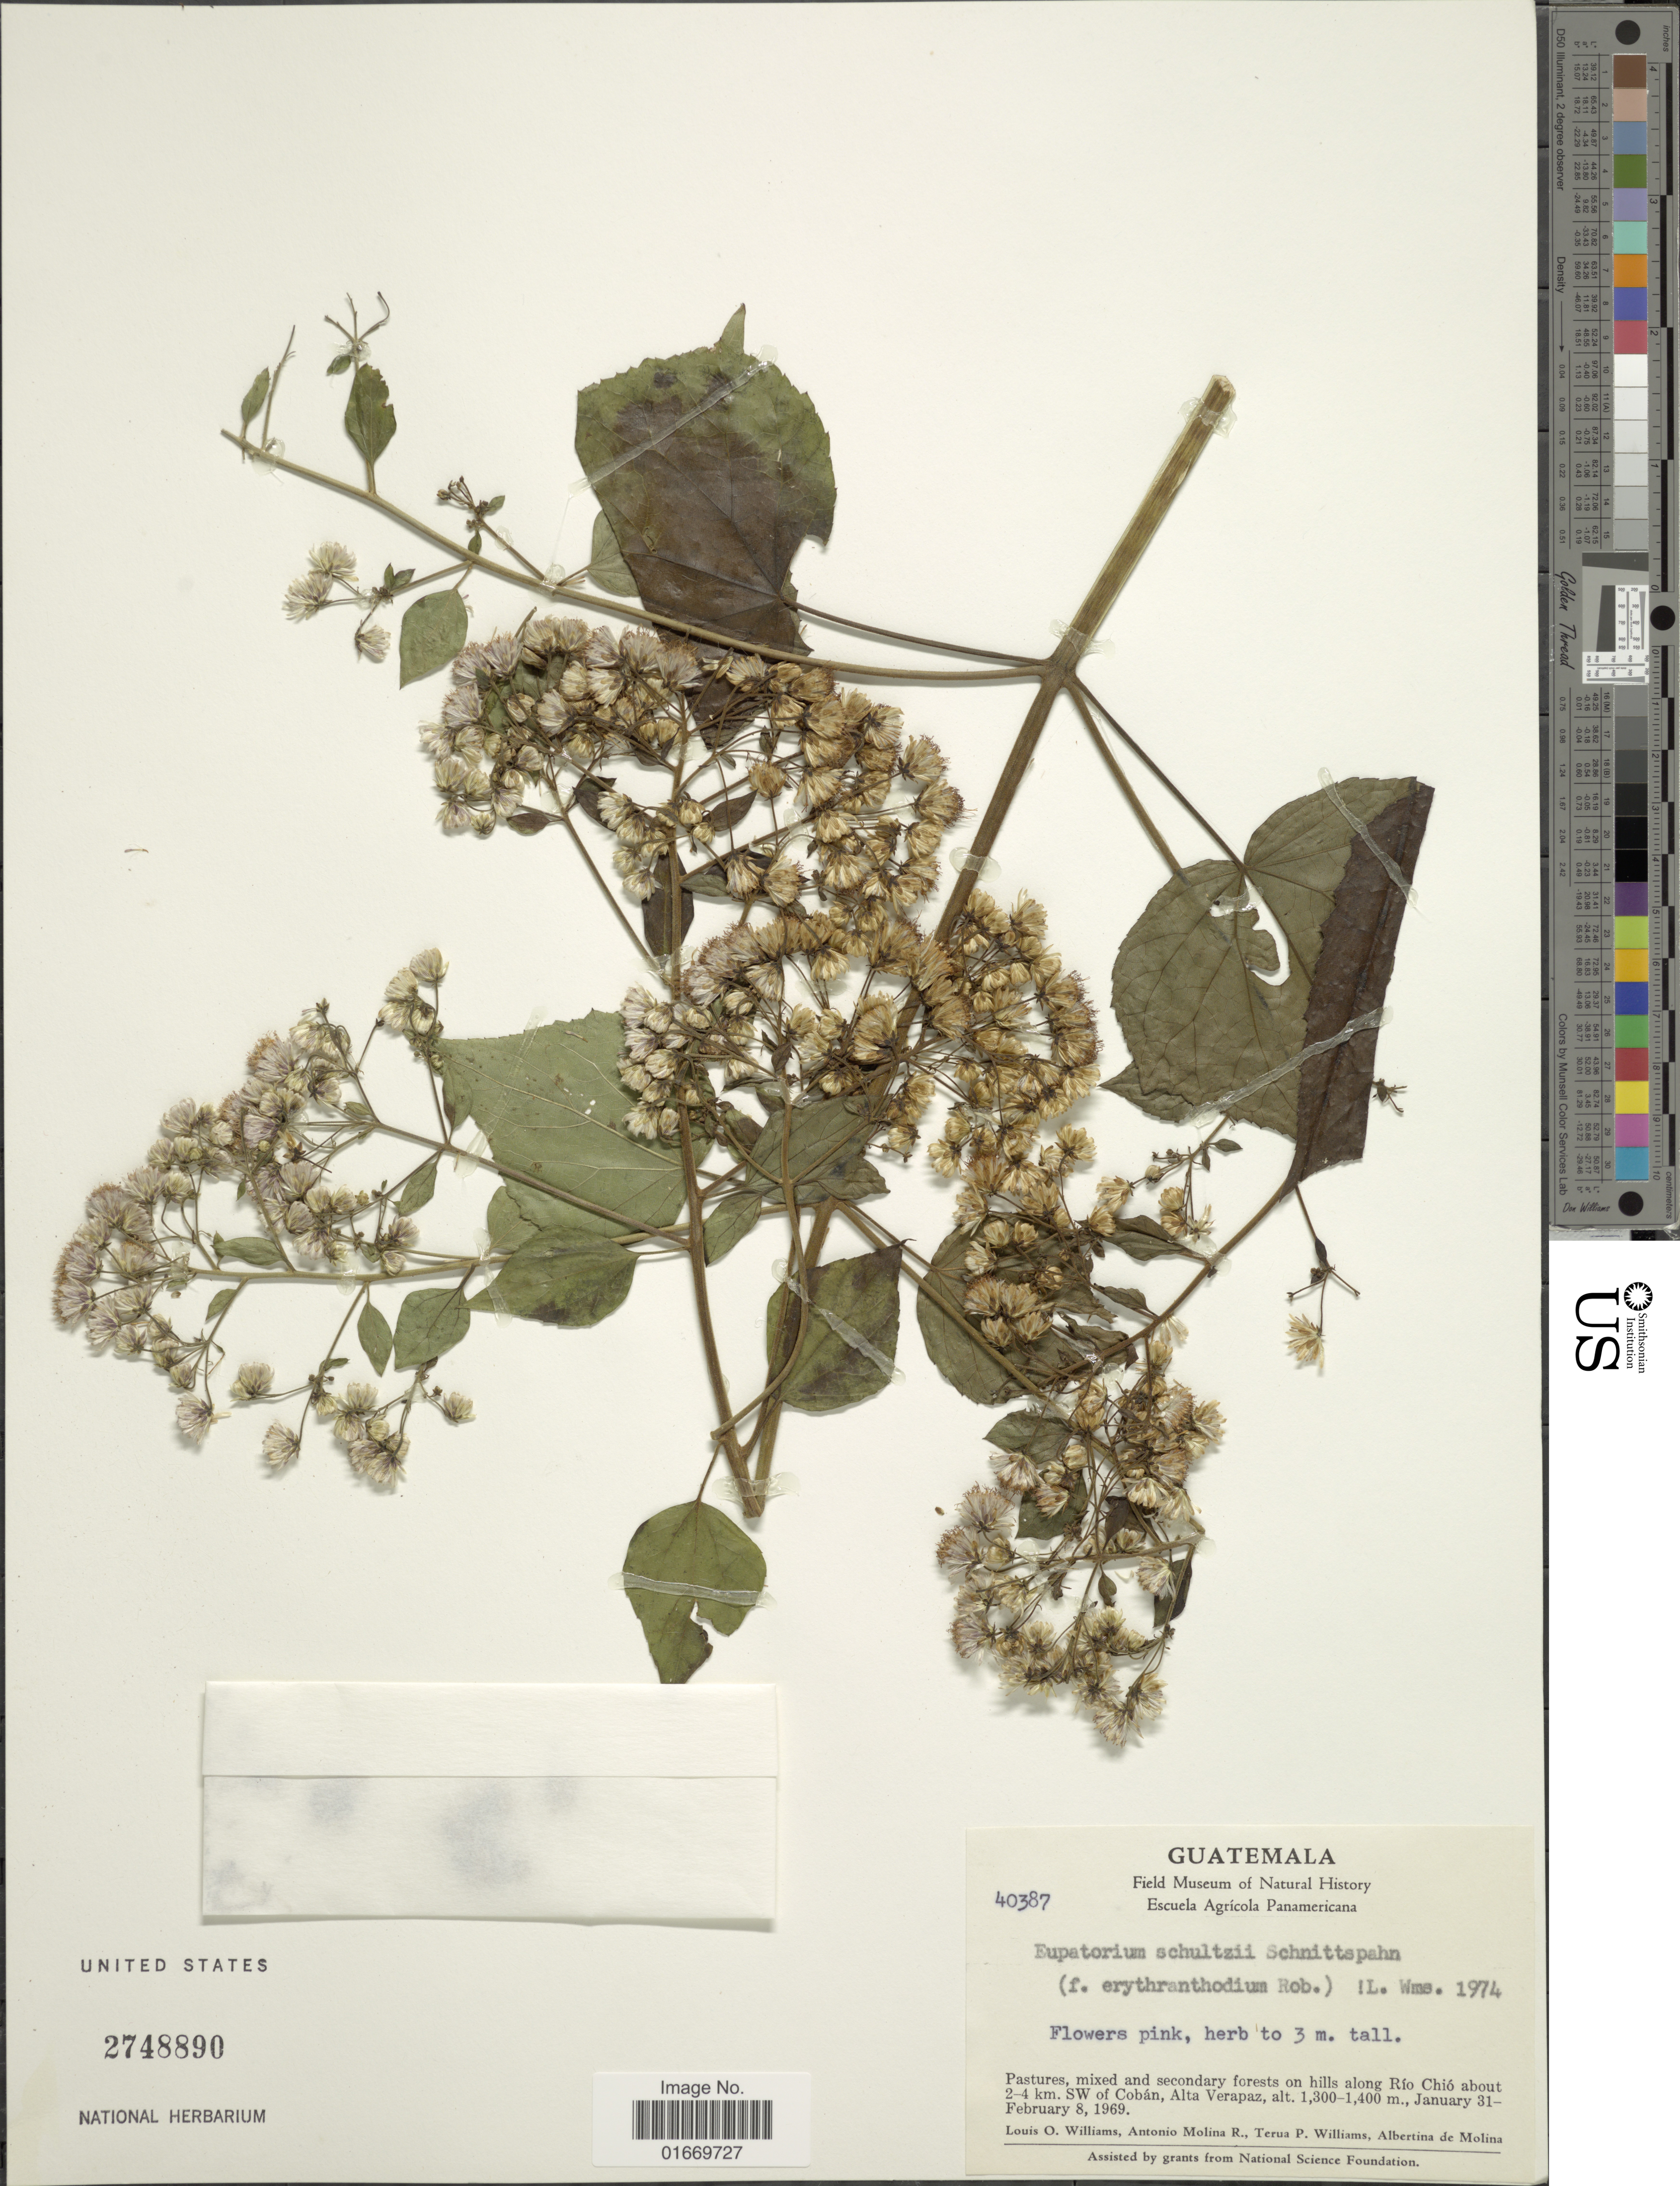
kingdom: Plantae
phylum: Tracheophyta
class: Magnoliopsida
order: Asterales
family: Asteraceae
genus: Peteravenia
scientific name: Peteravenia schultzii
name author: (Schnittsp.) R.M. King & H. Rob.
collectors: L. O. Williams, A. Molina R., T. P. Williams & A. R. Molina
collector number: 40387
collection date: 1969-01-31/1969-02-08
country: Guatemala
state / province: Alta Verapaz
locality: Guatemala. Pastures, mixed and secondary forests on hills along Rio Chio about 2-4 km. SW of Coban, Alta Verapaz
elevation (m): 1300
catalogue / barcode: US 2748890